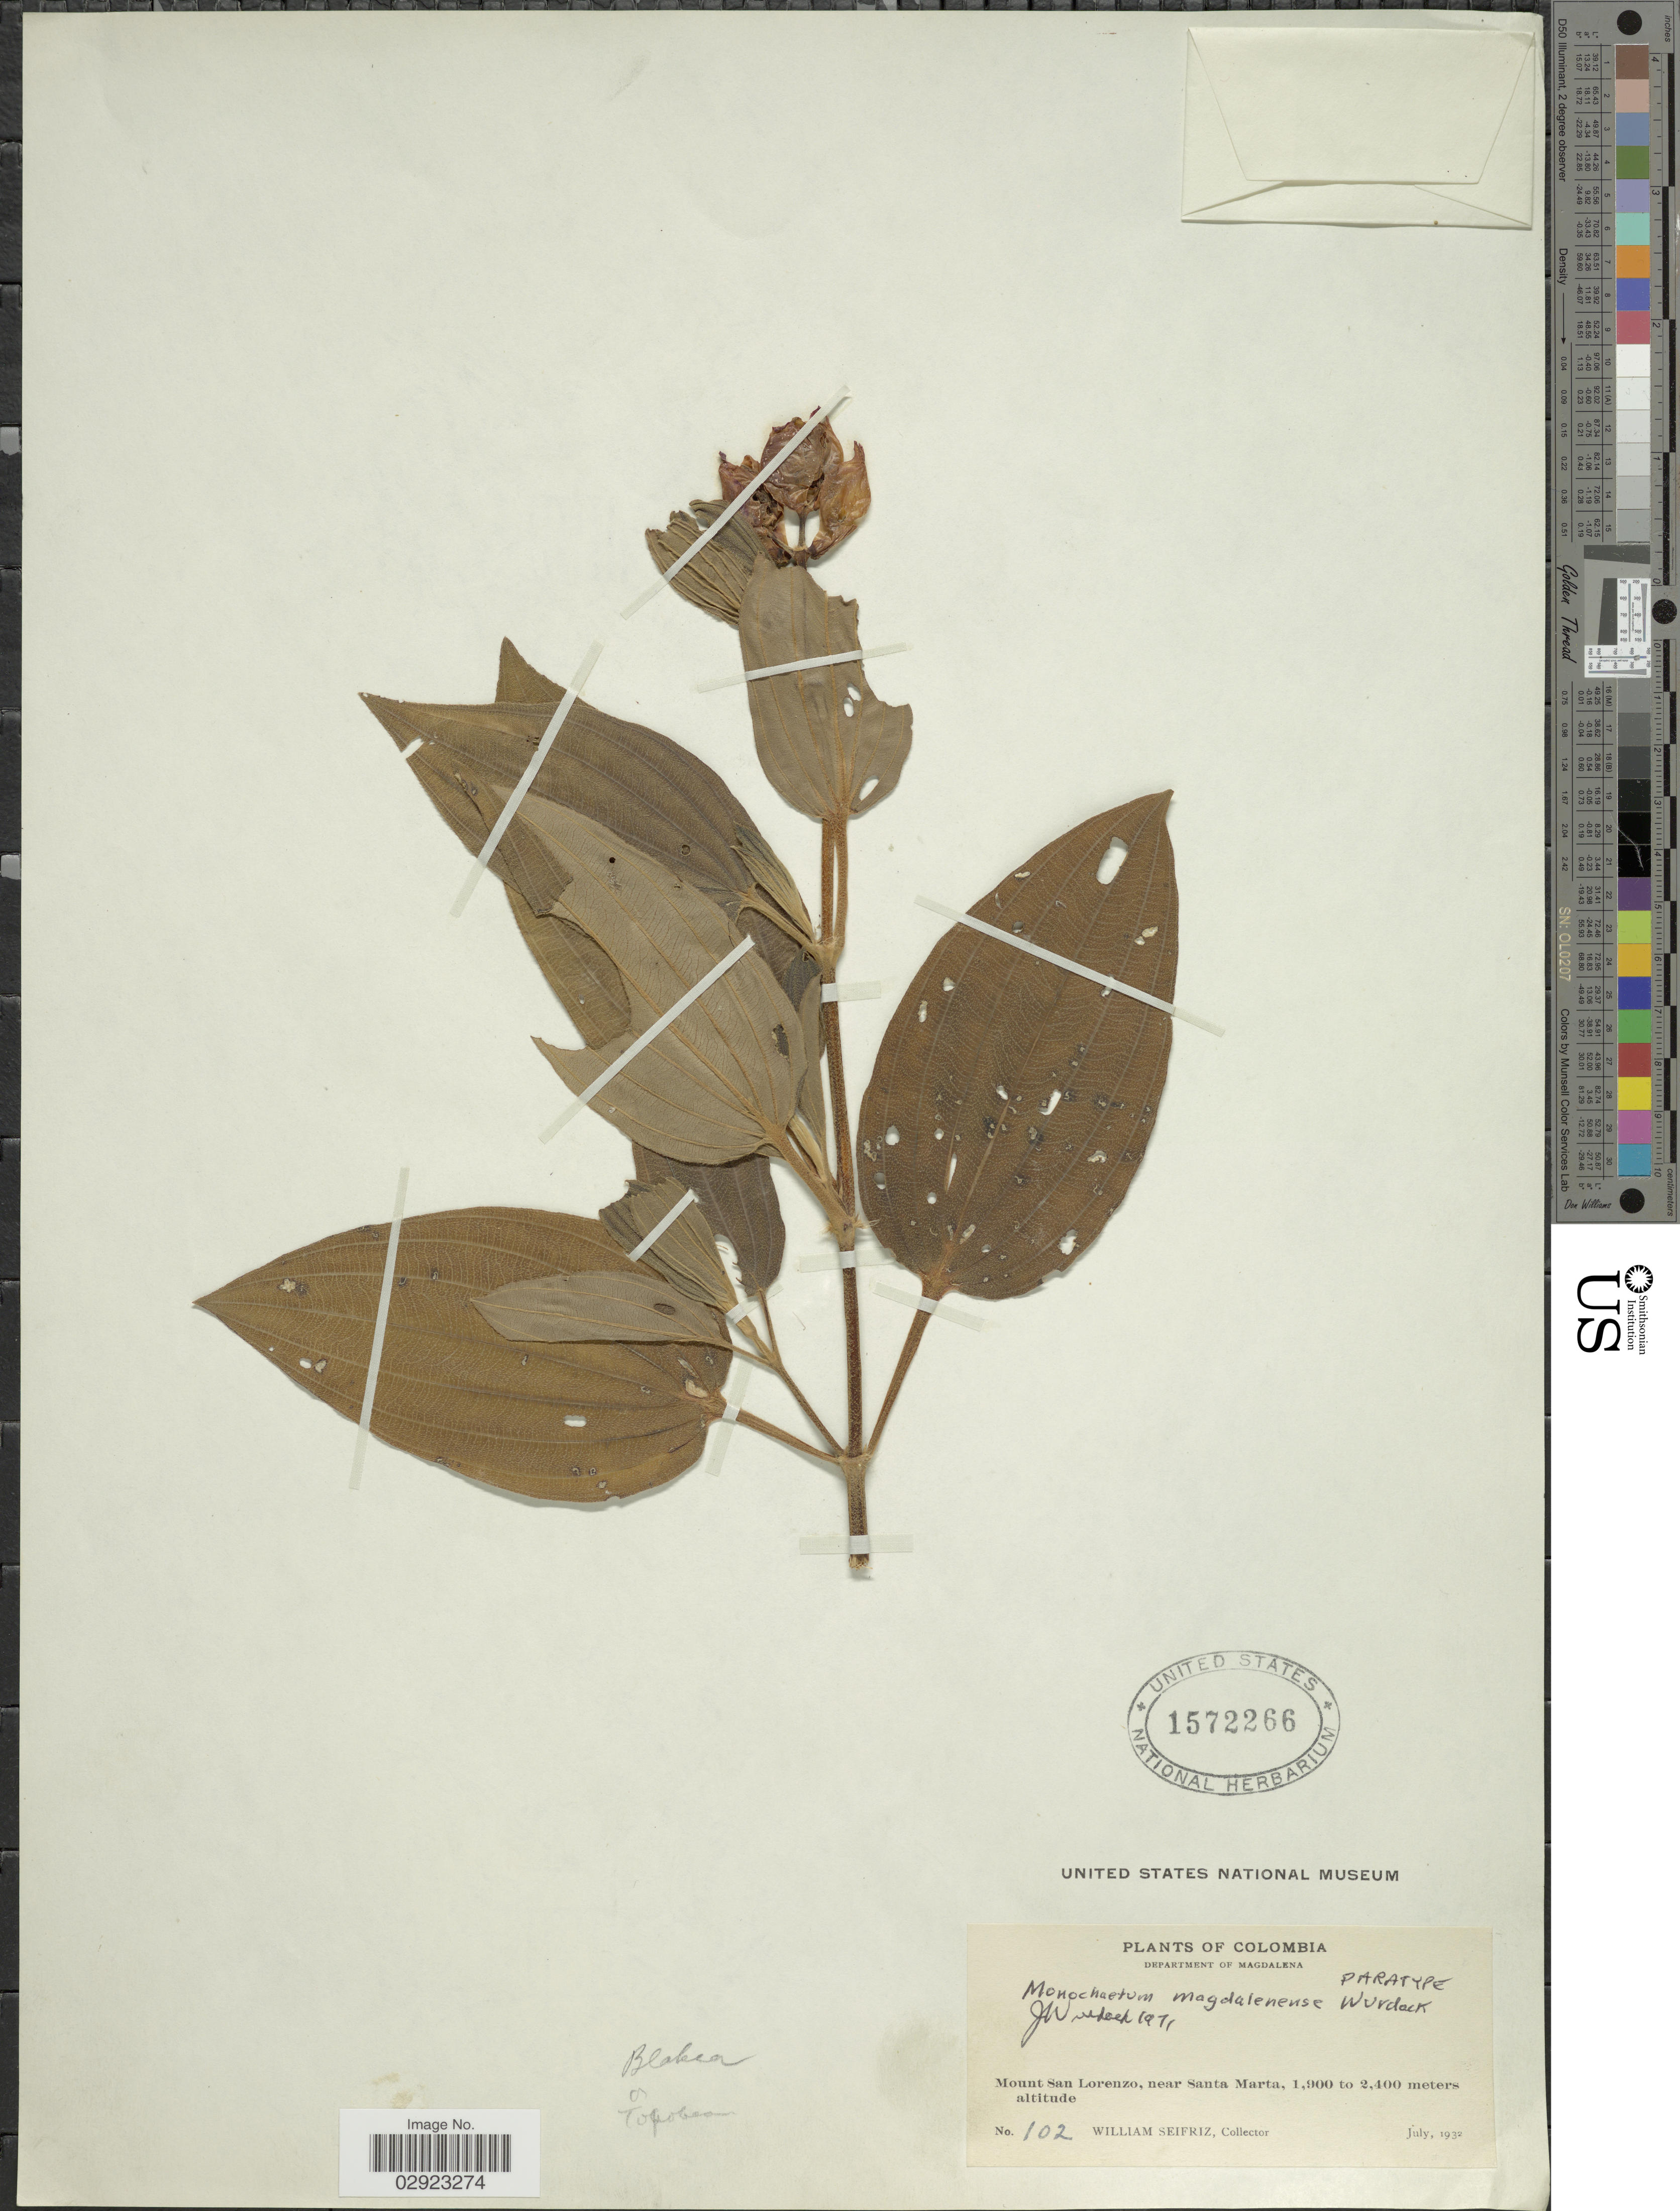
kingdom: Plantae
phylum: Tracheophyta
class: Magnoliopsida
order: Myrtales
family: Melastomataceae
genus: Monochaetum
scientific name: Monochaetum magdalenense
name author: Wurdack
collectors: W. Seifriz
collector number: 102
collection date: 1932-07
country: Colombia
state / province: Magdalena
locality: Department of Magdalena, Mount San Lorenzo, near Santa Marta.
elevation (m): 1900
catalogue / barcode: US 1572266